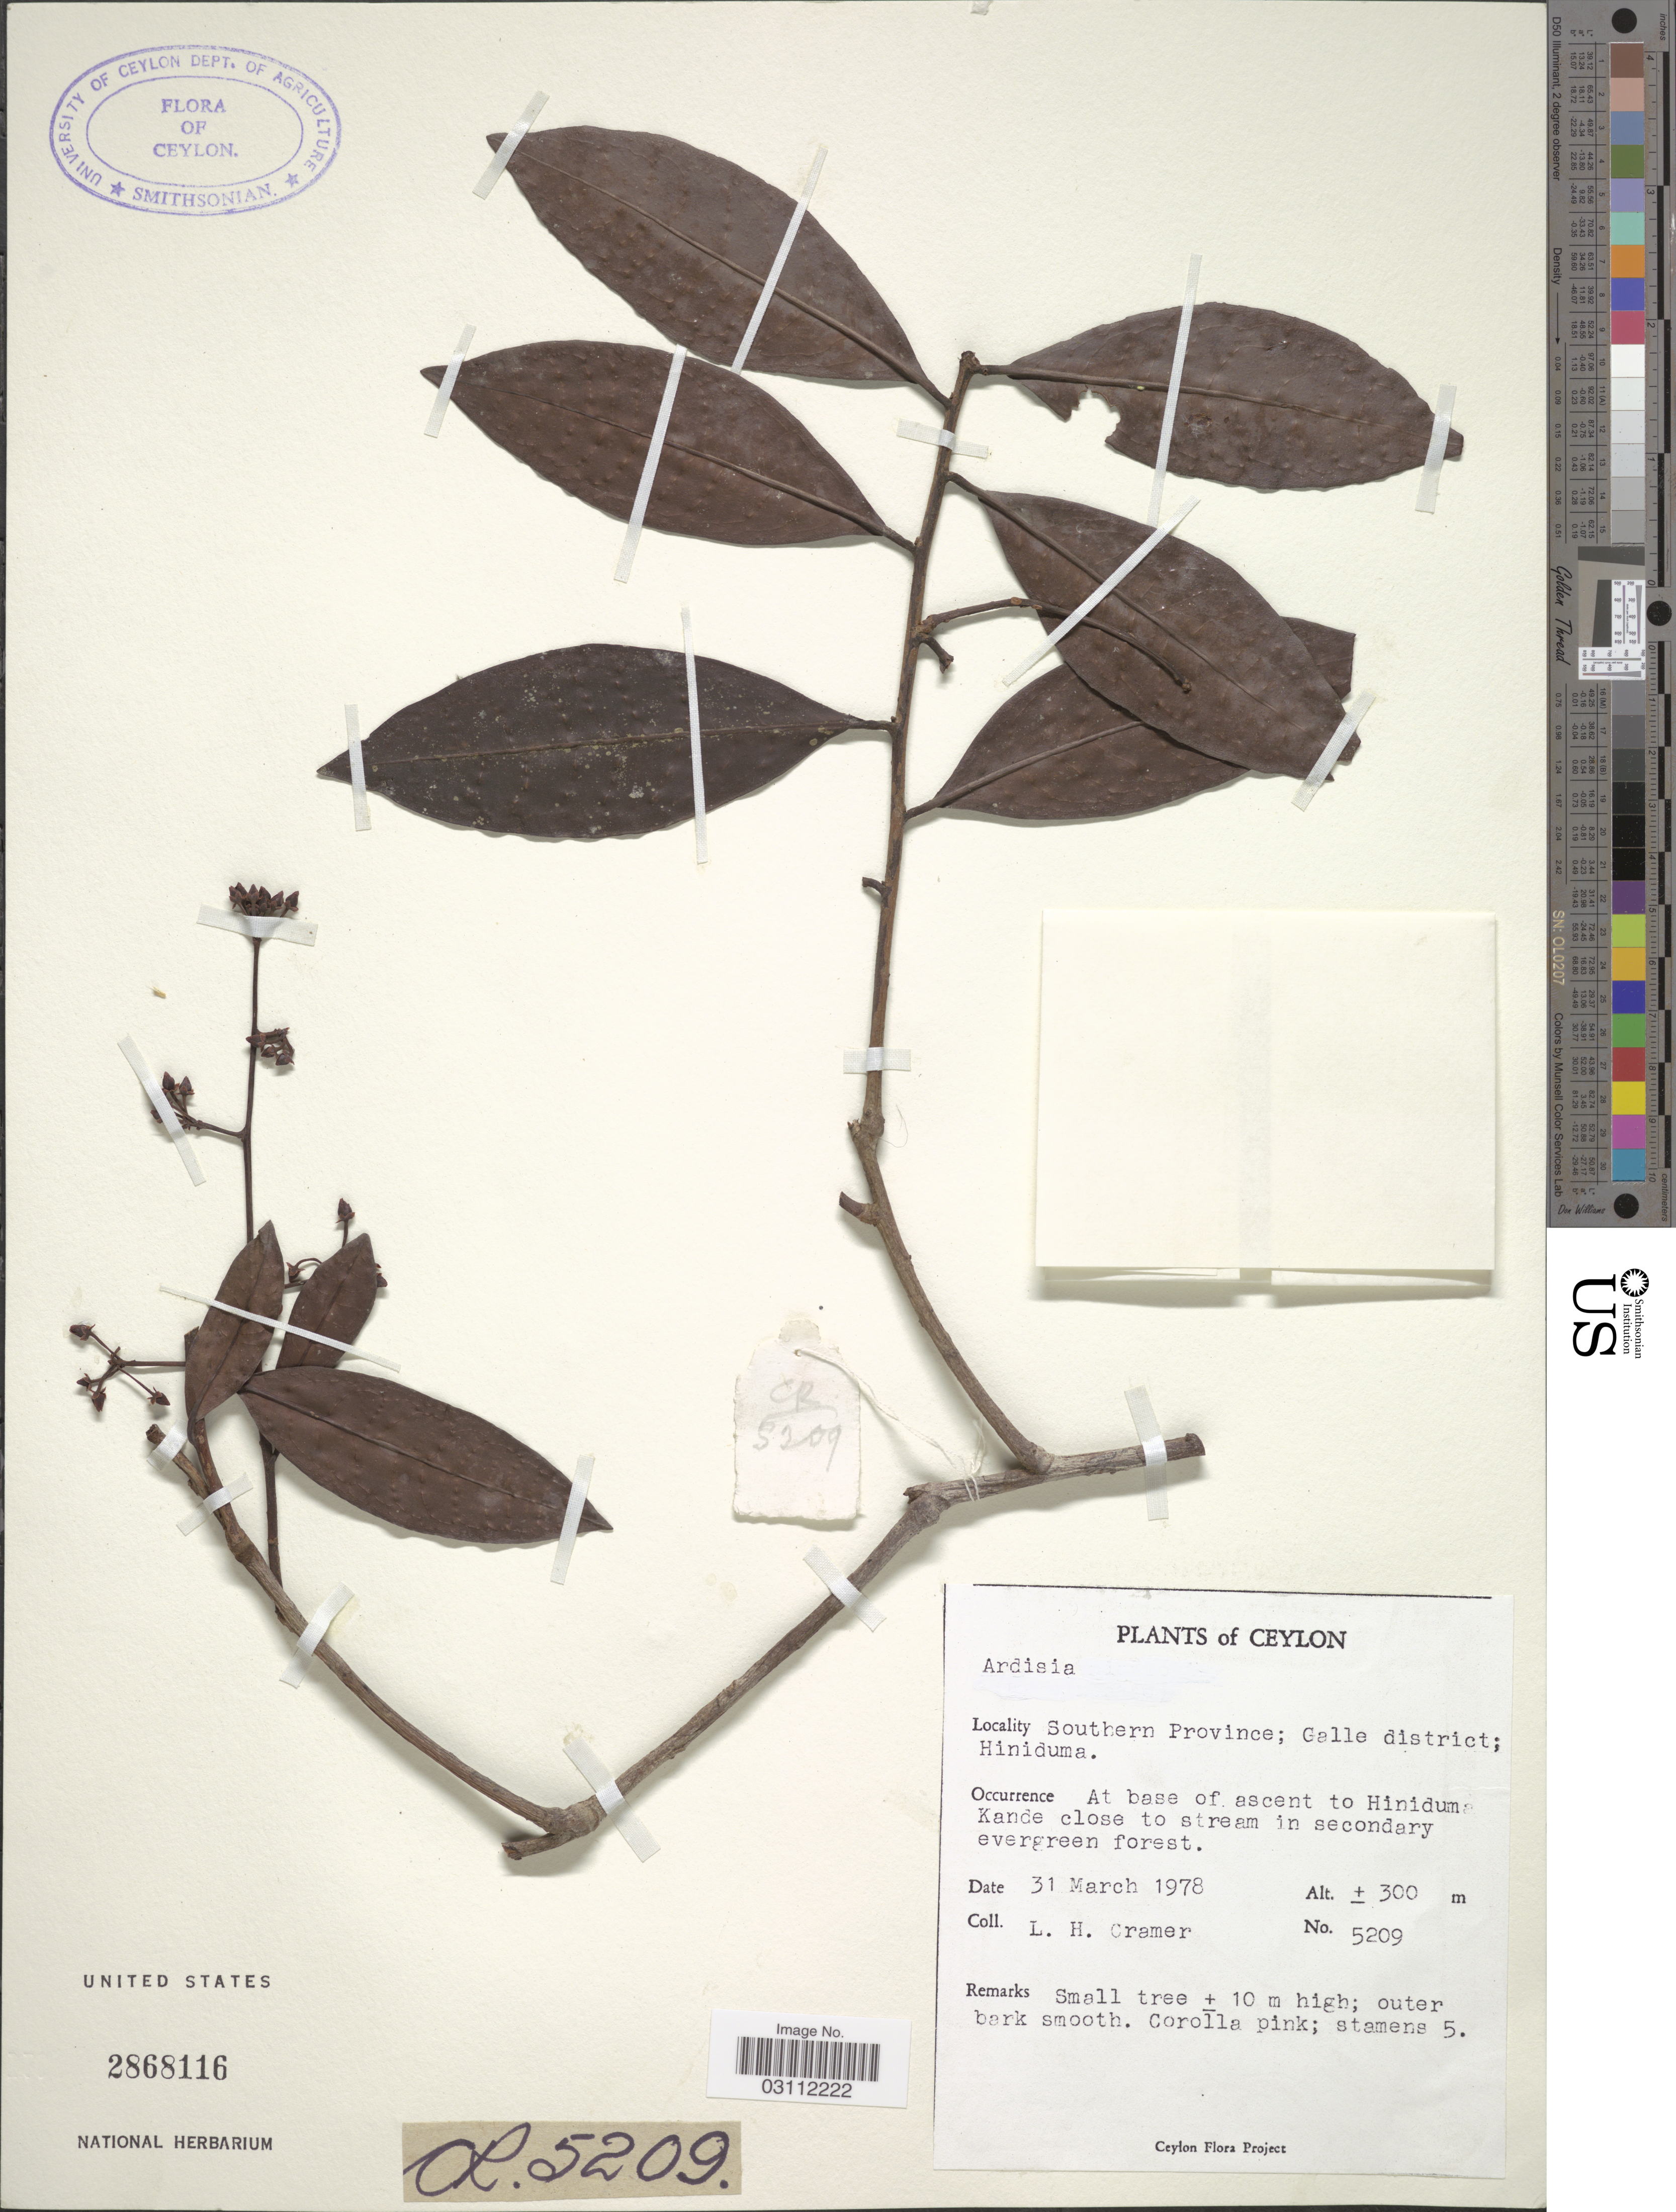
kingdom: Plantae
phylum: Tracheophyta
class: Magnoliopsida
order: Ericales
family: Primulaceae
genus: Ardisia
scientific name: Ardisia sp.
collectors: L. H. Cramer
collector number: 5209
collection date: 1978-03-31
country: Sri Lanka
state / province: Southern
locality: Ceylon. Southern Province; Galle district; Hiniduma.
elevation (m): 300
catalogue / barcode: US 2868116